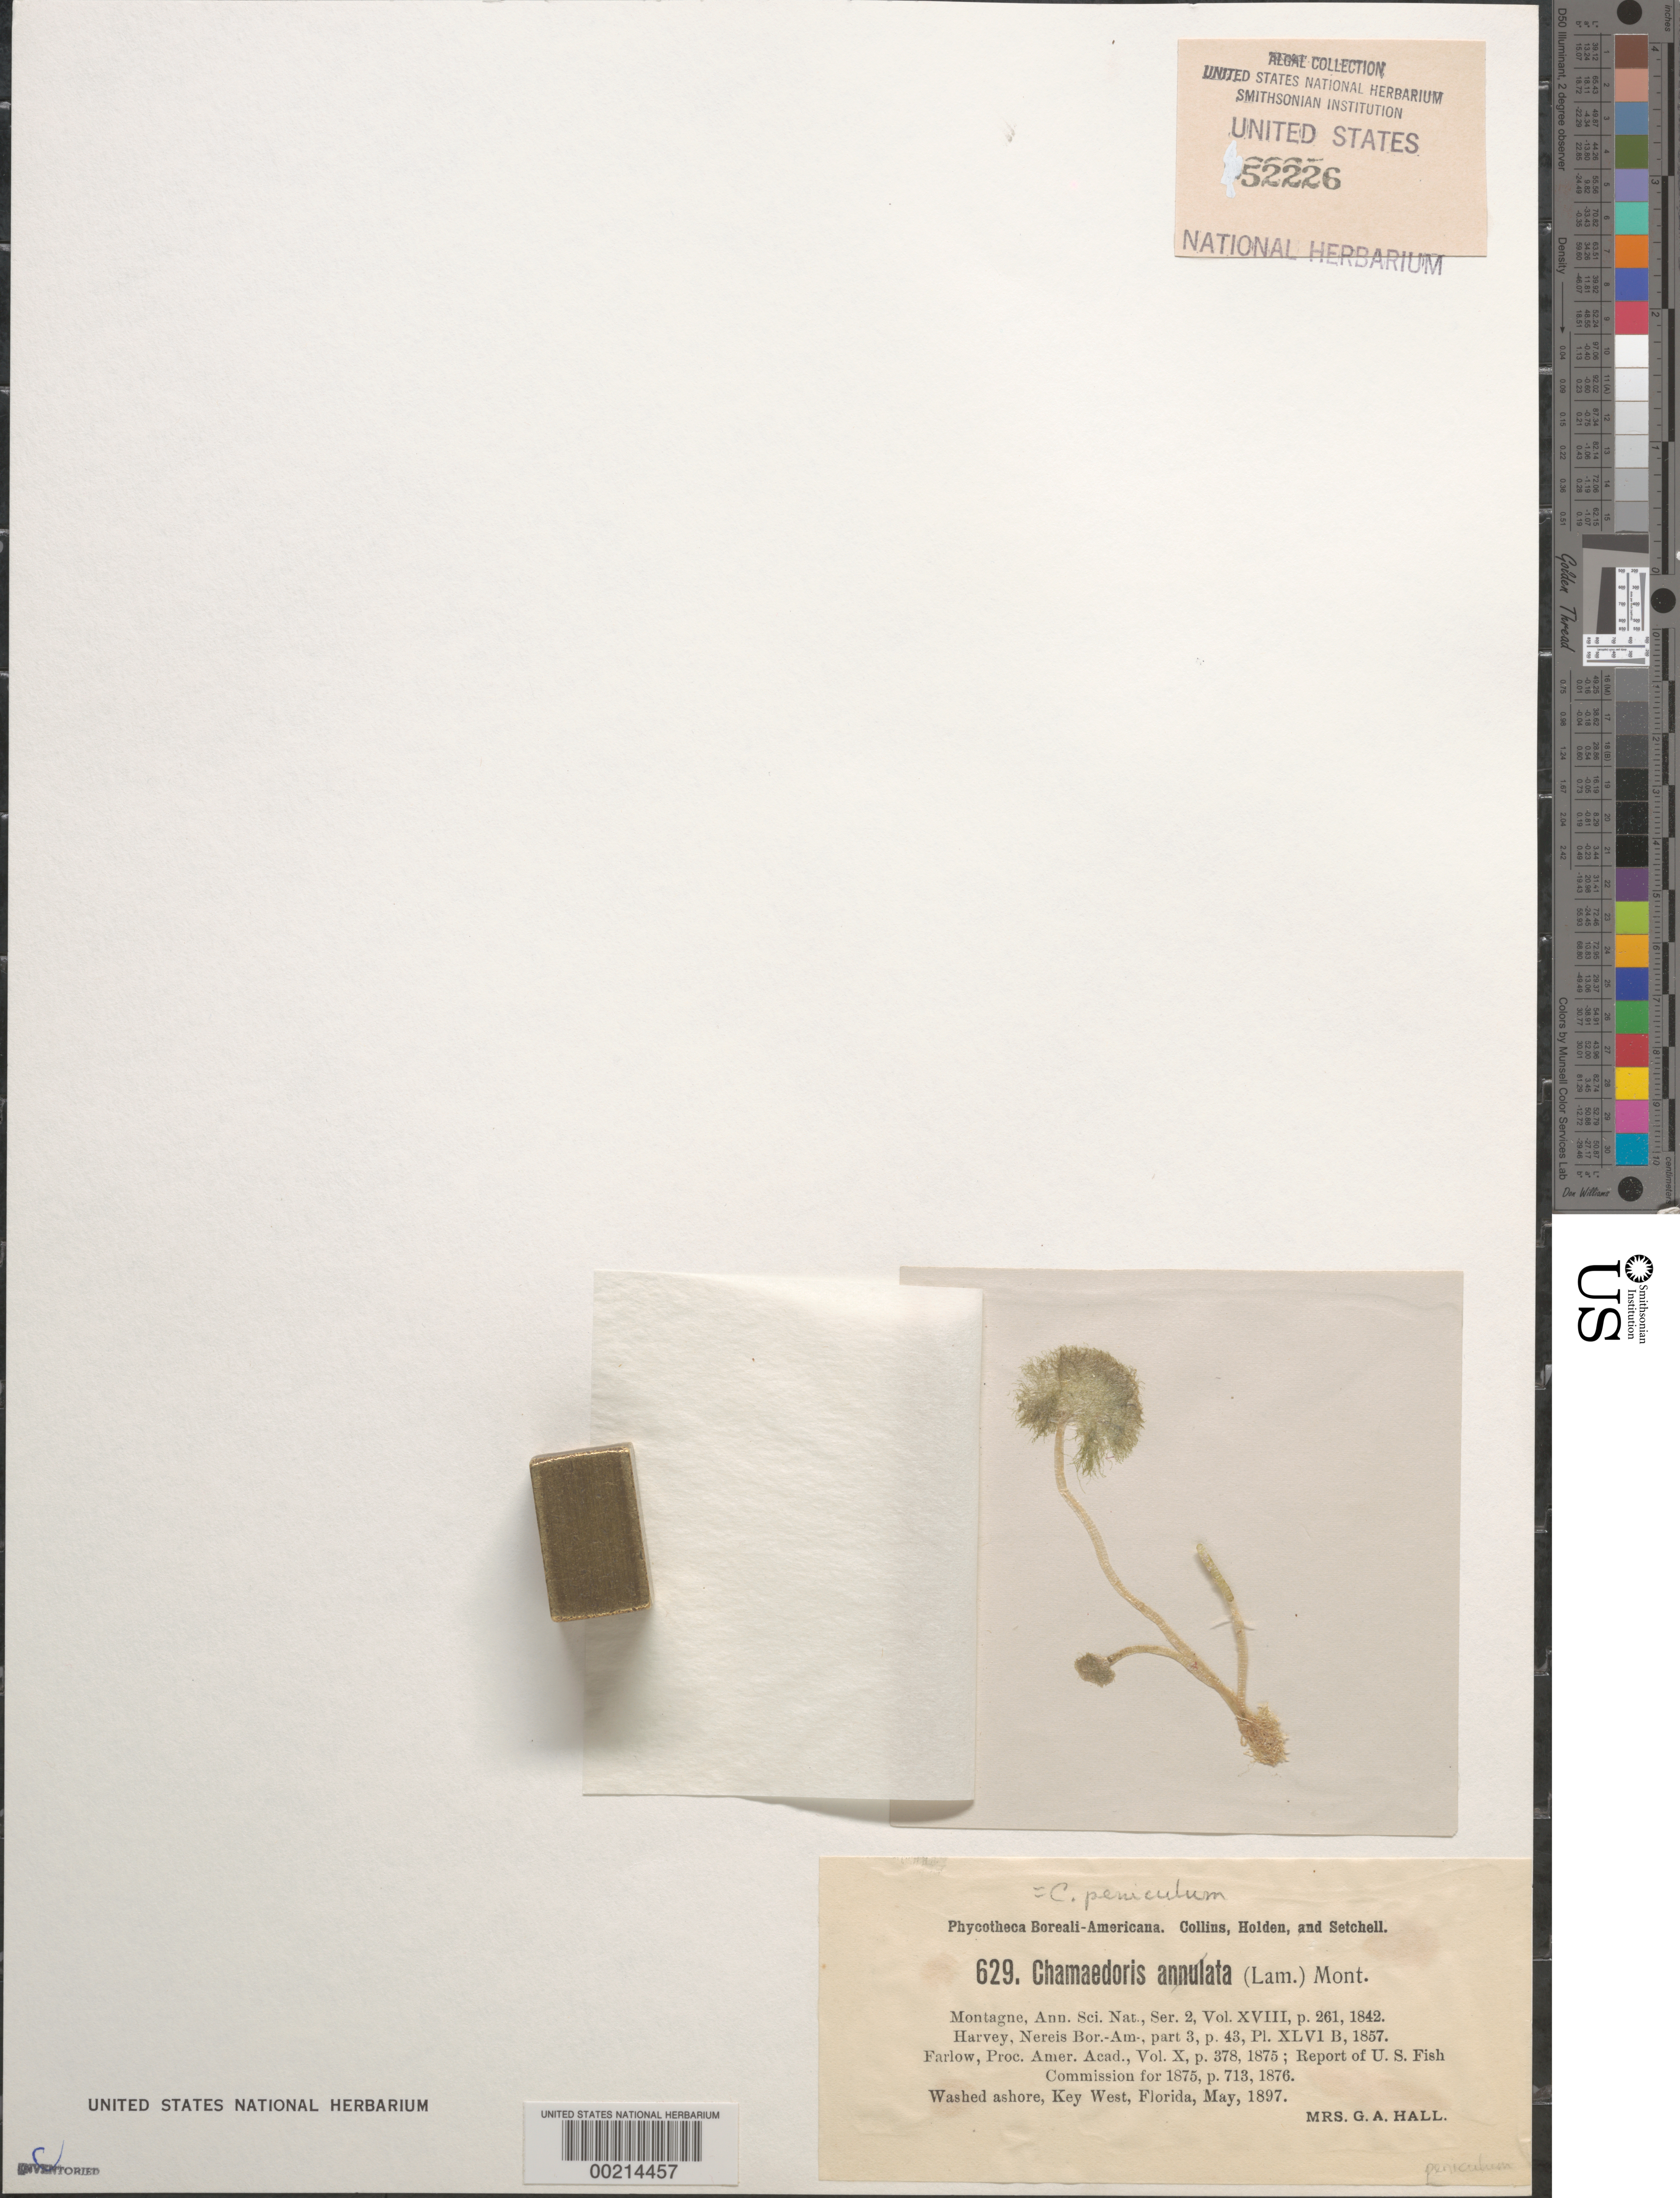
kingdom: Plantae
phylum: Chlorophyta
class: Ulvophyceae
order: Siphonocladales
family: Siphonocladaceae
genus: Chamaedoris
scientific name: Chamaedoris peniculum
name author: (J. Ellis & Sol.) Kuntze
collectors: Mrs. Hall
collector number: PB-A 629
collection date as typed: May 1897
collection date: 1897-05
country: United States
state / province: Florida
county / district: Monroe County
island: Key West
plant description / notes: Collins, Holden & Setchell, Phycotheca Boreali-Americana, as Chamaedoris annulata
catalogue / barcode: US 52226